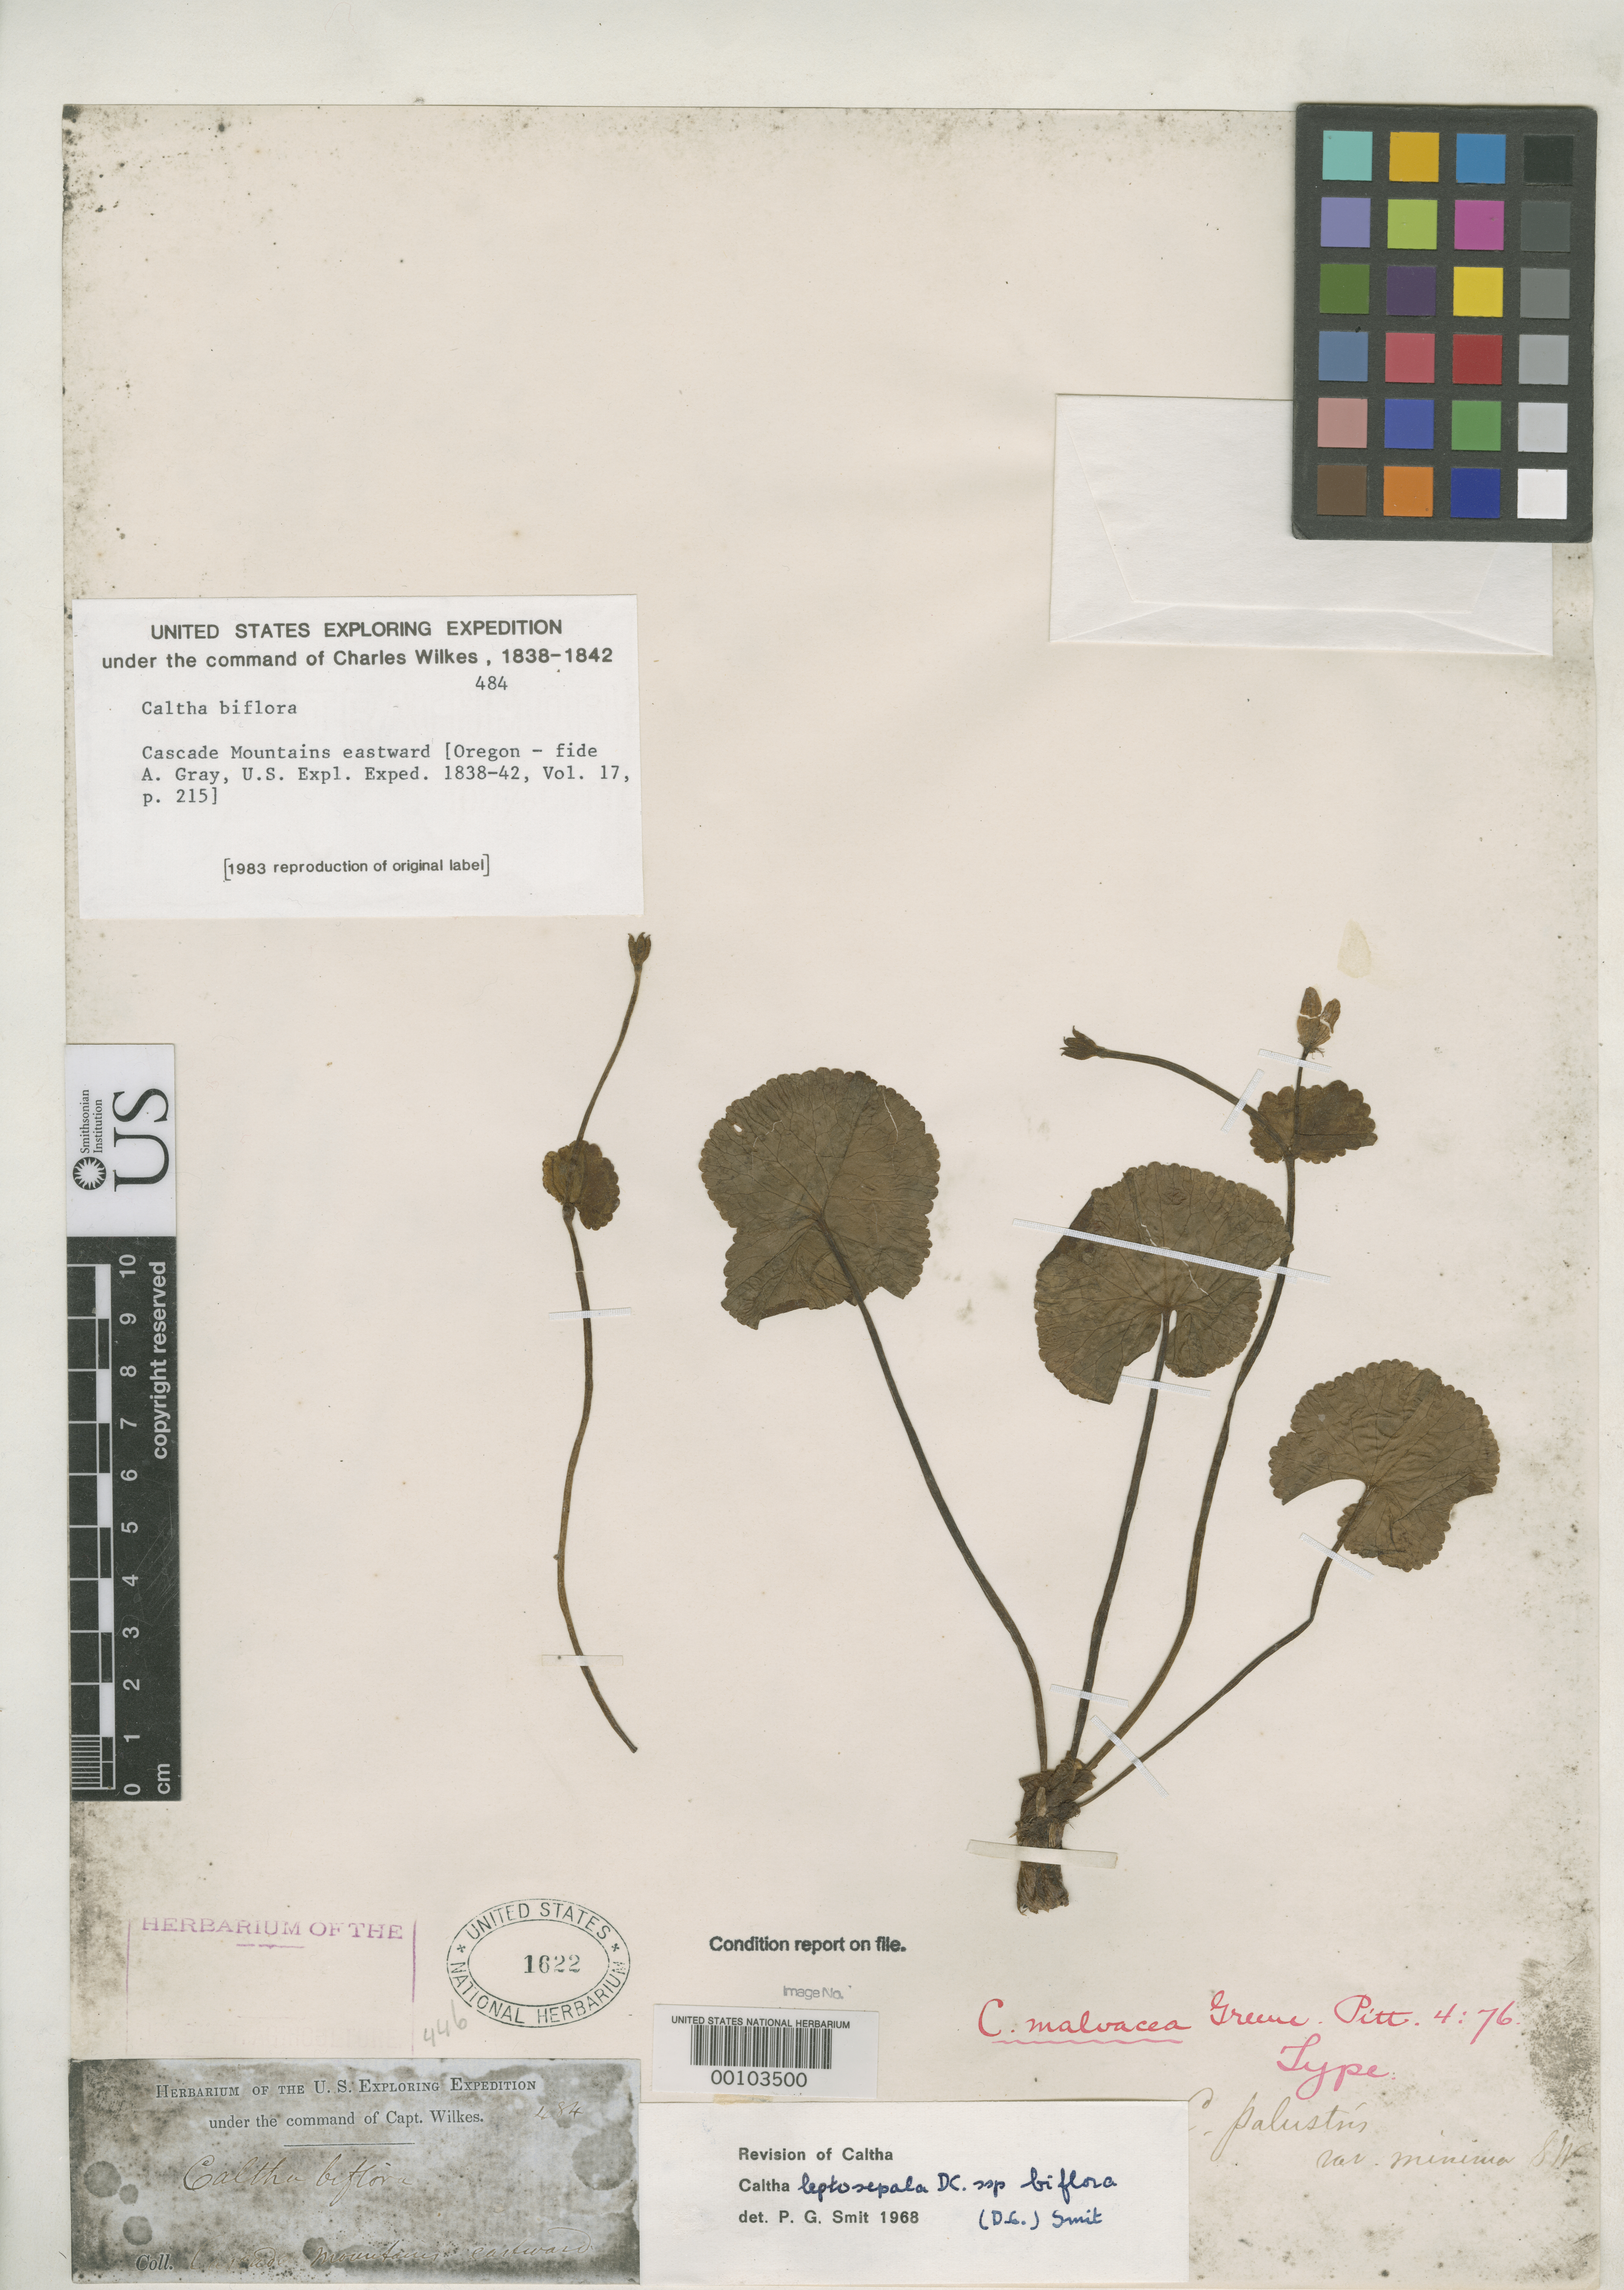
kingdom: Plantae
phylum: Tracheophyta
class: Magnoliopsida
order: Ranunculales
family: Ranunculaceae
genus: Caltha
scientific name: Caltha malvacea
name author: Greene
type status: Holotype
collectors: Wilkes Explor. Exped.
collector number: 484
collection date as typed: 1838 to -- --- 1842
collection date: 1838/1842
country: United States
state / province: Oregon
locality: Cascade Range.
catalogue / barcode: US 1622